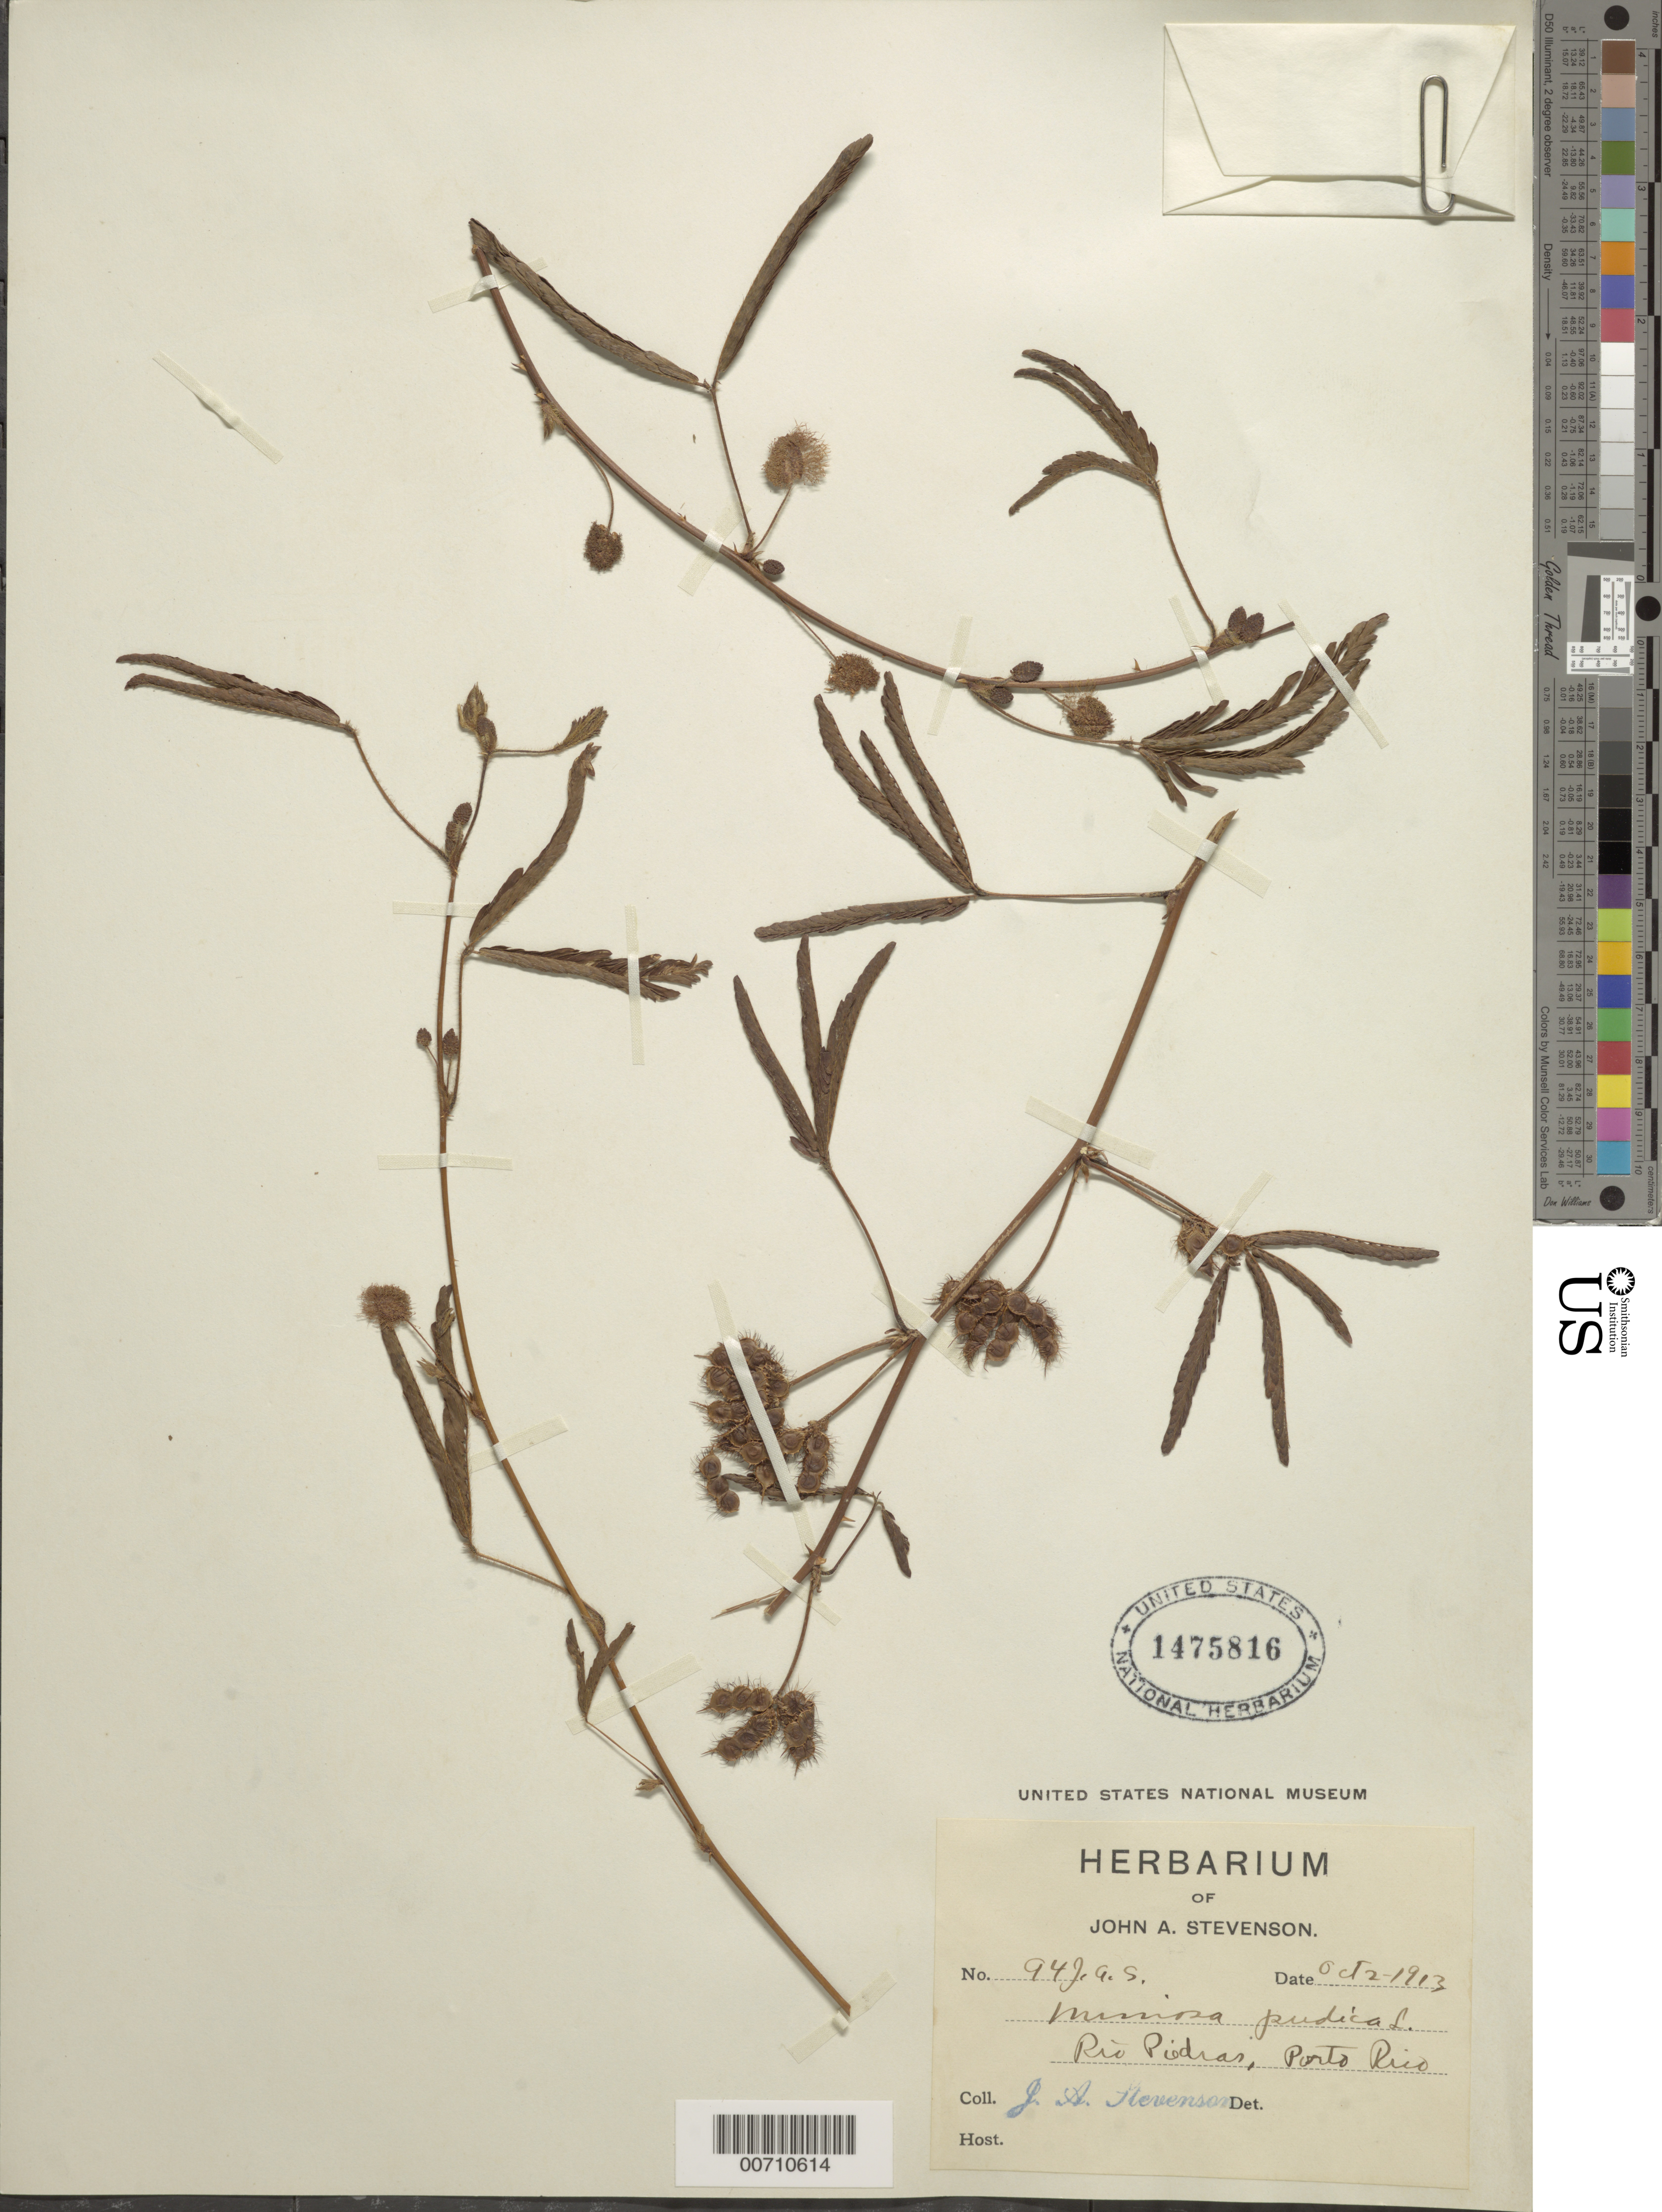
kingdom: Plantae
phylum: Tracheophyta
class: Magnoliopsida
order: Fabales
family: Fabaceae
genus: Mimosa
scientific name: Mimosa pudica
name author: L.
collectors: J. Stevenson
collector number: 94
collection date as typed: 02 Oct 1913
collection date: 1913-10-02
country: Puerto Rico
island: Greater Antilles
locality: Rio Piedras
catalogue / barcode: US 1475816